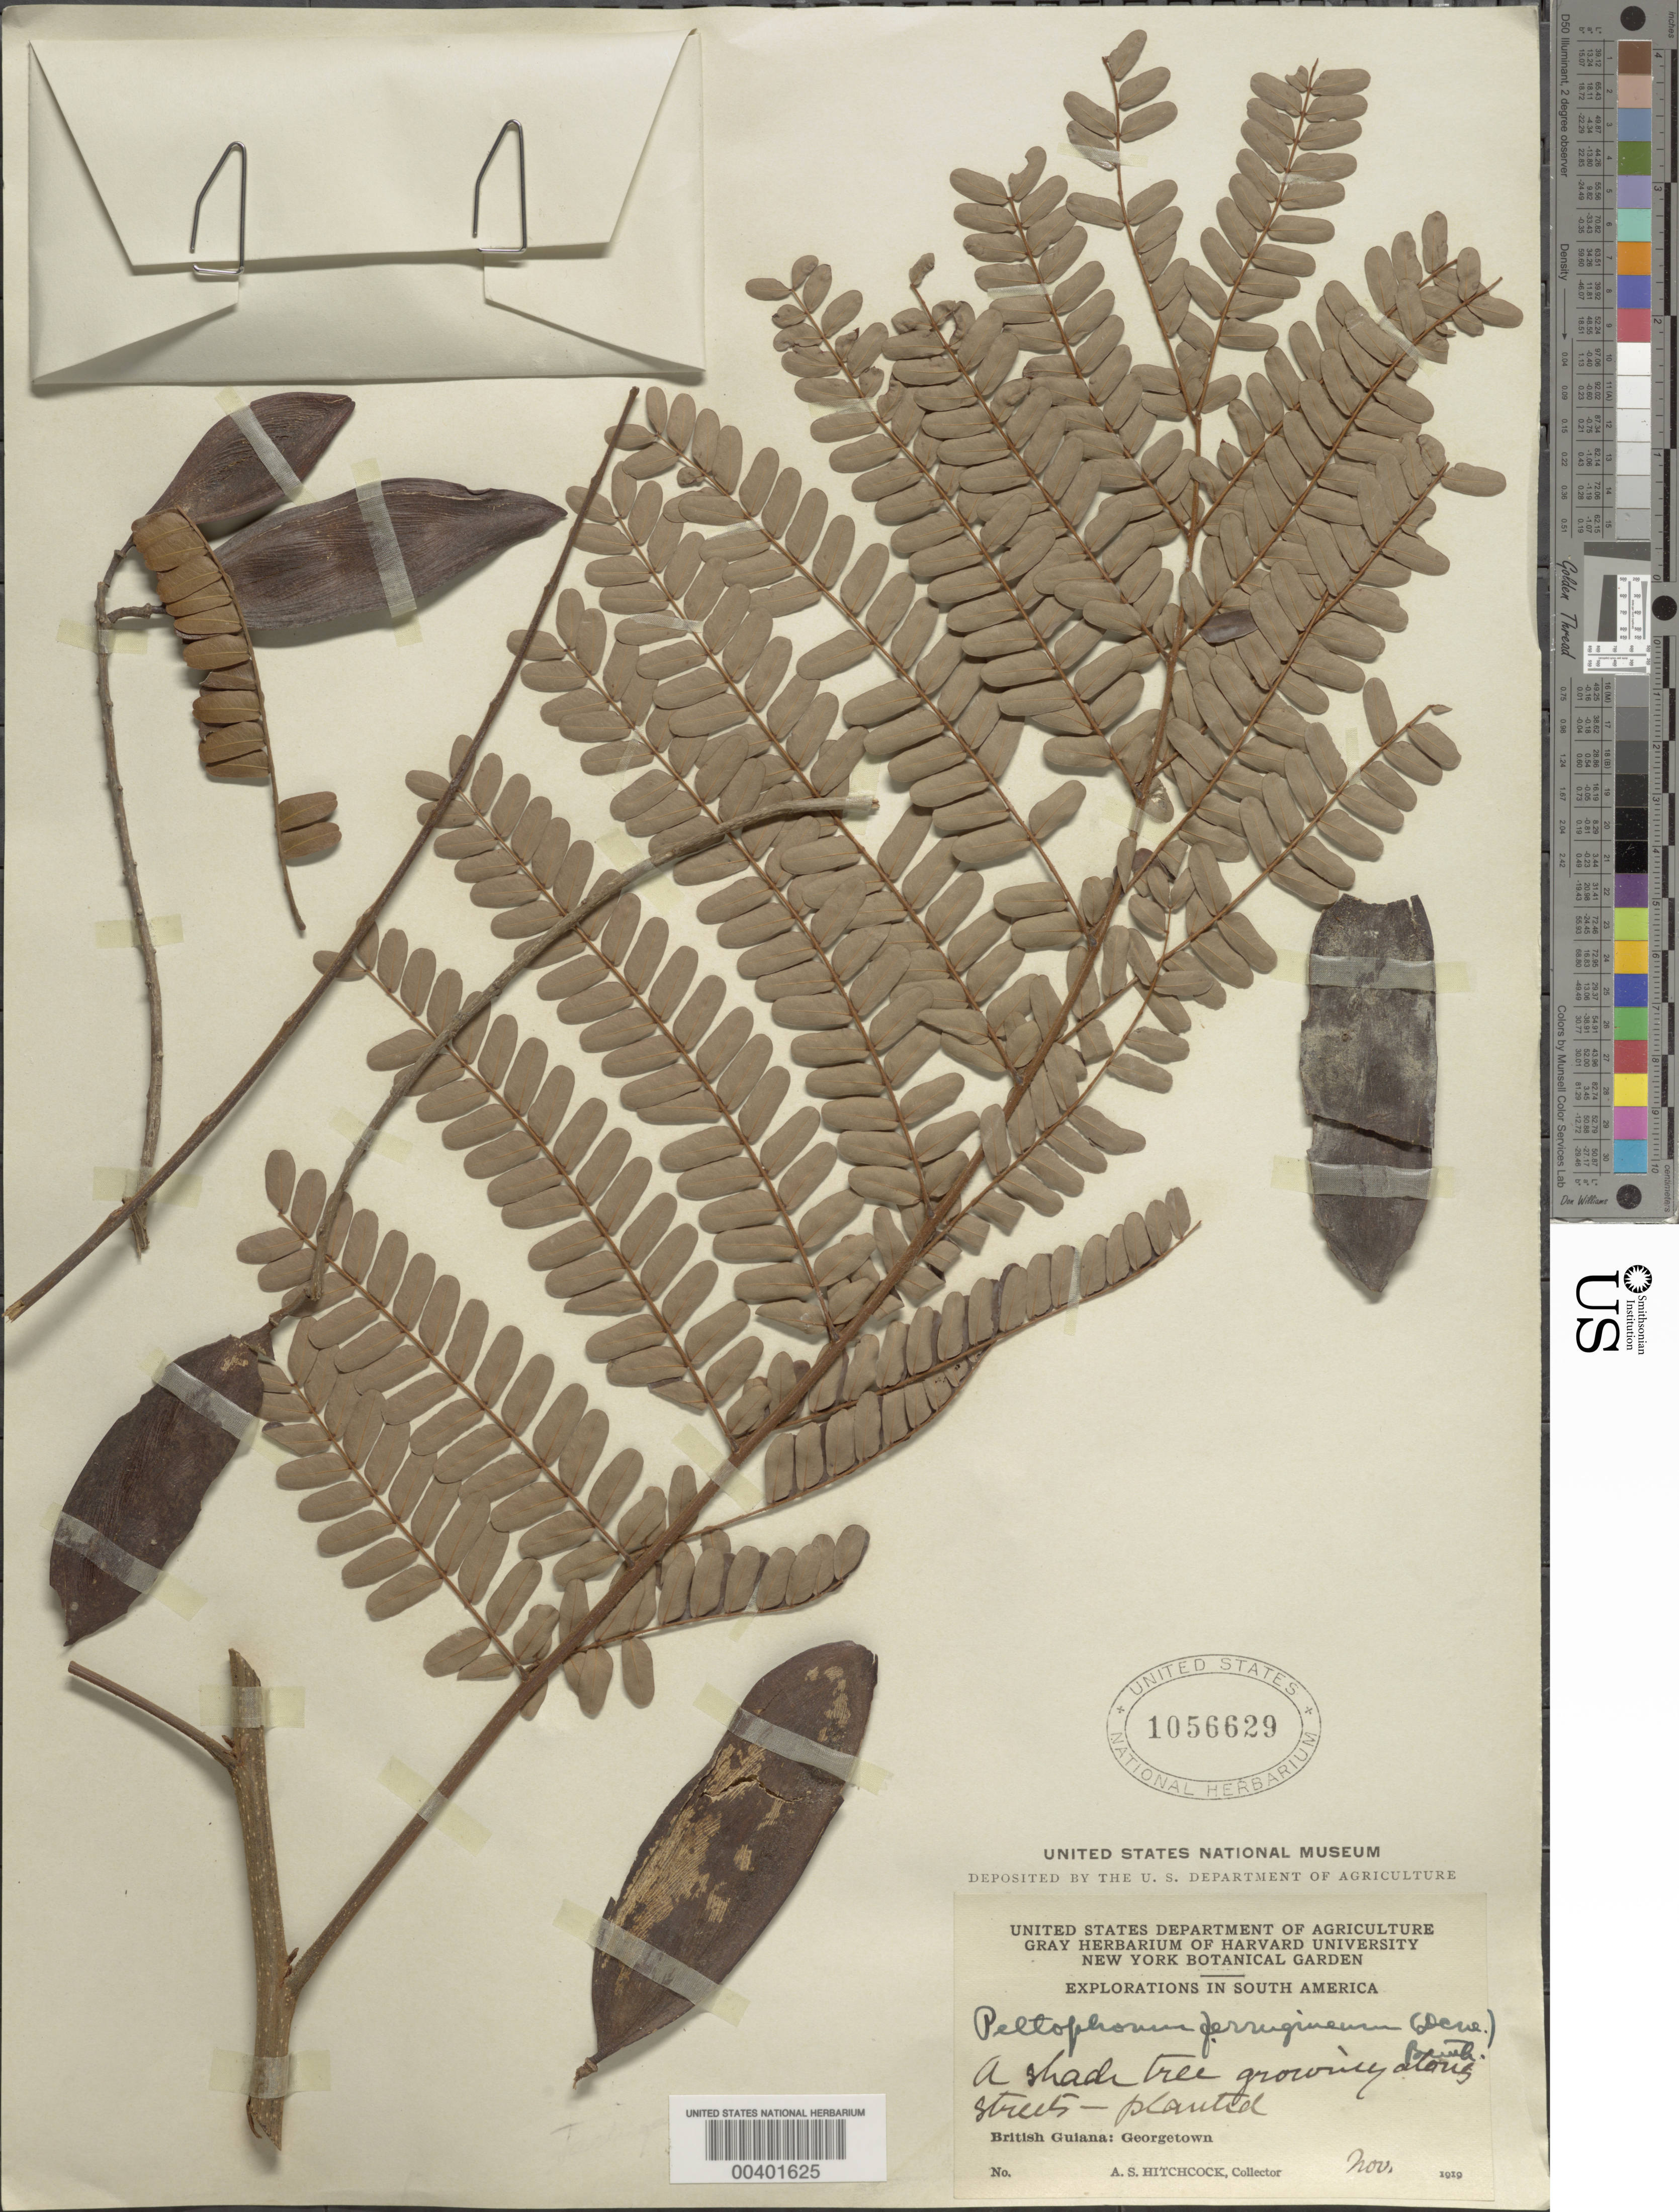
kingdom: Plantae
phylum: Tracheophyta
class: Magnoliopsida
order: Fabales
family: Fabaceae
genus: Peltophorum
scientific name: Peltophorum pterocarpum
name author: (DC.) Backer ex K. Heyne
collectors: A. S. Hitchcock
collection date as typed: Nov 1919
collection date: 1919-11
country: Guyana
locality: Georgetown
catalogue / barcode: US 1056629